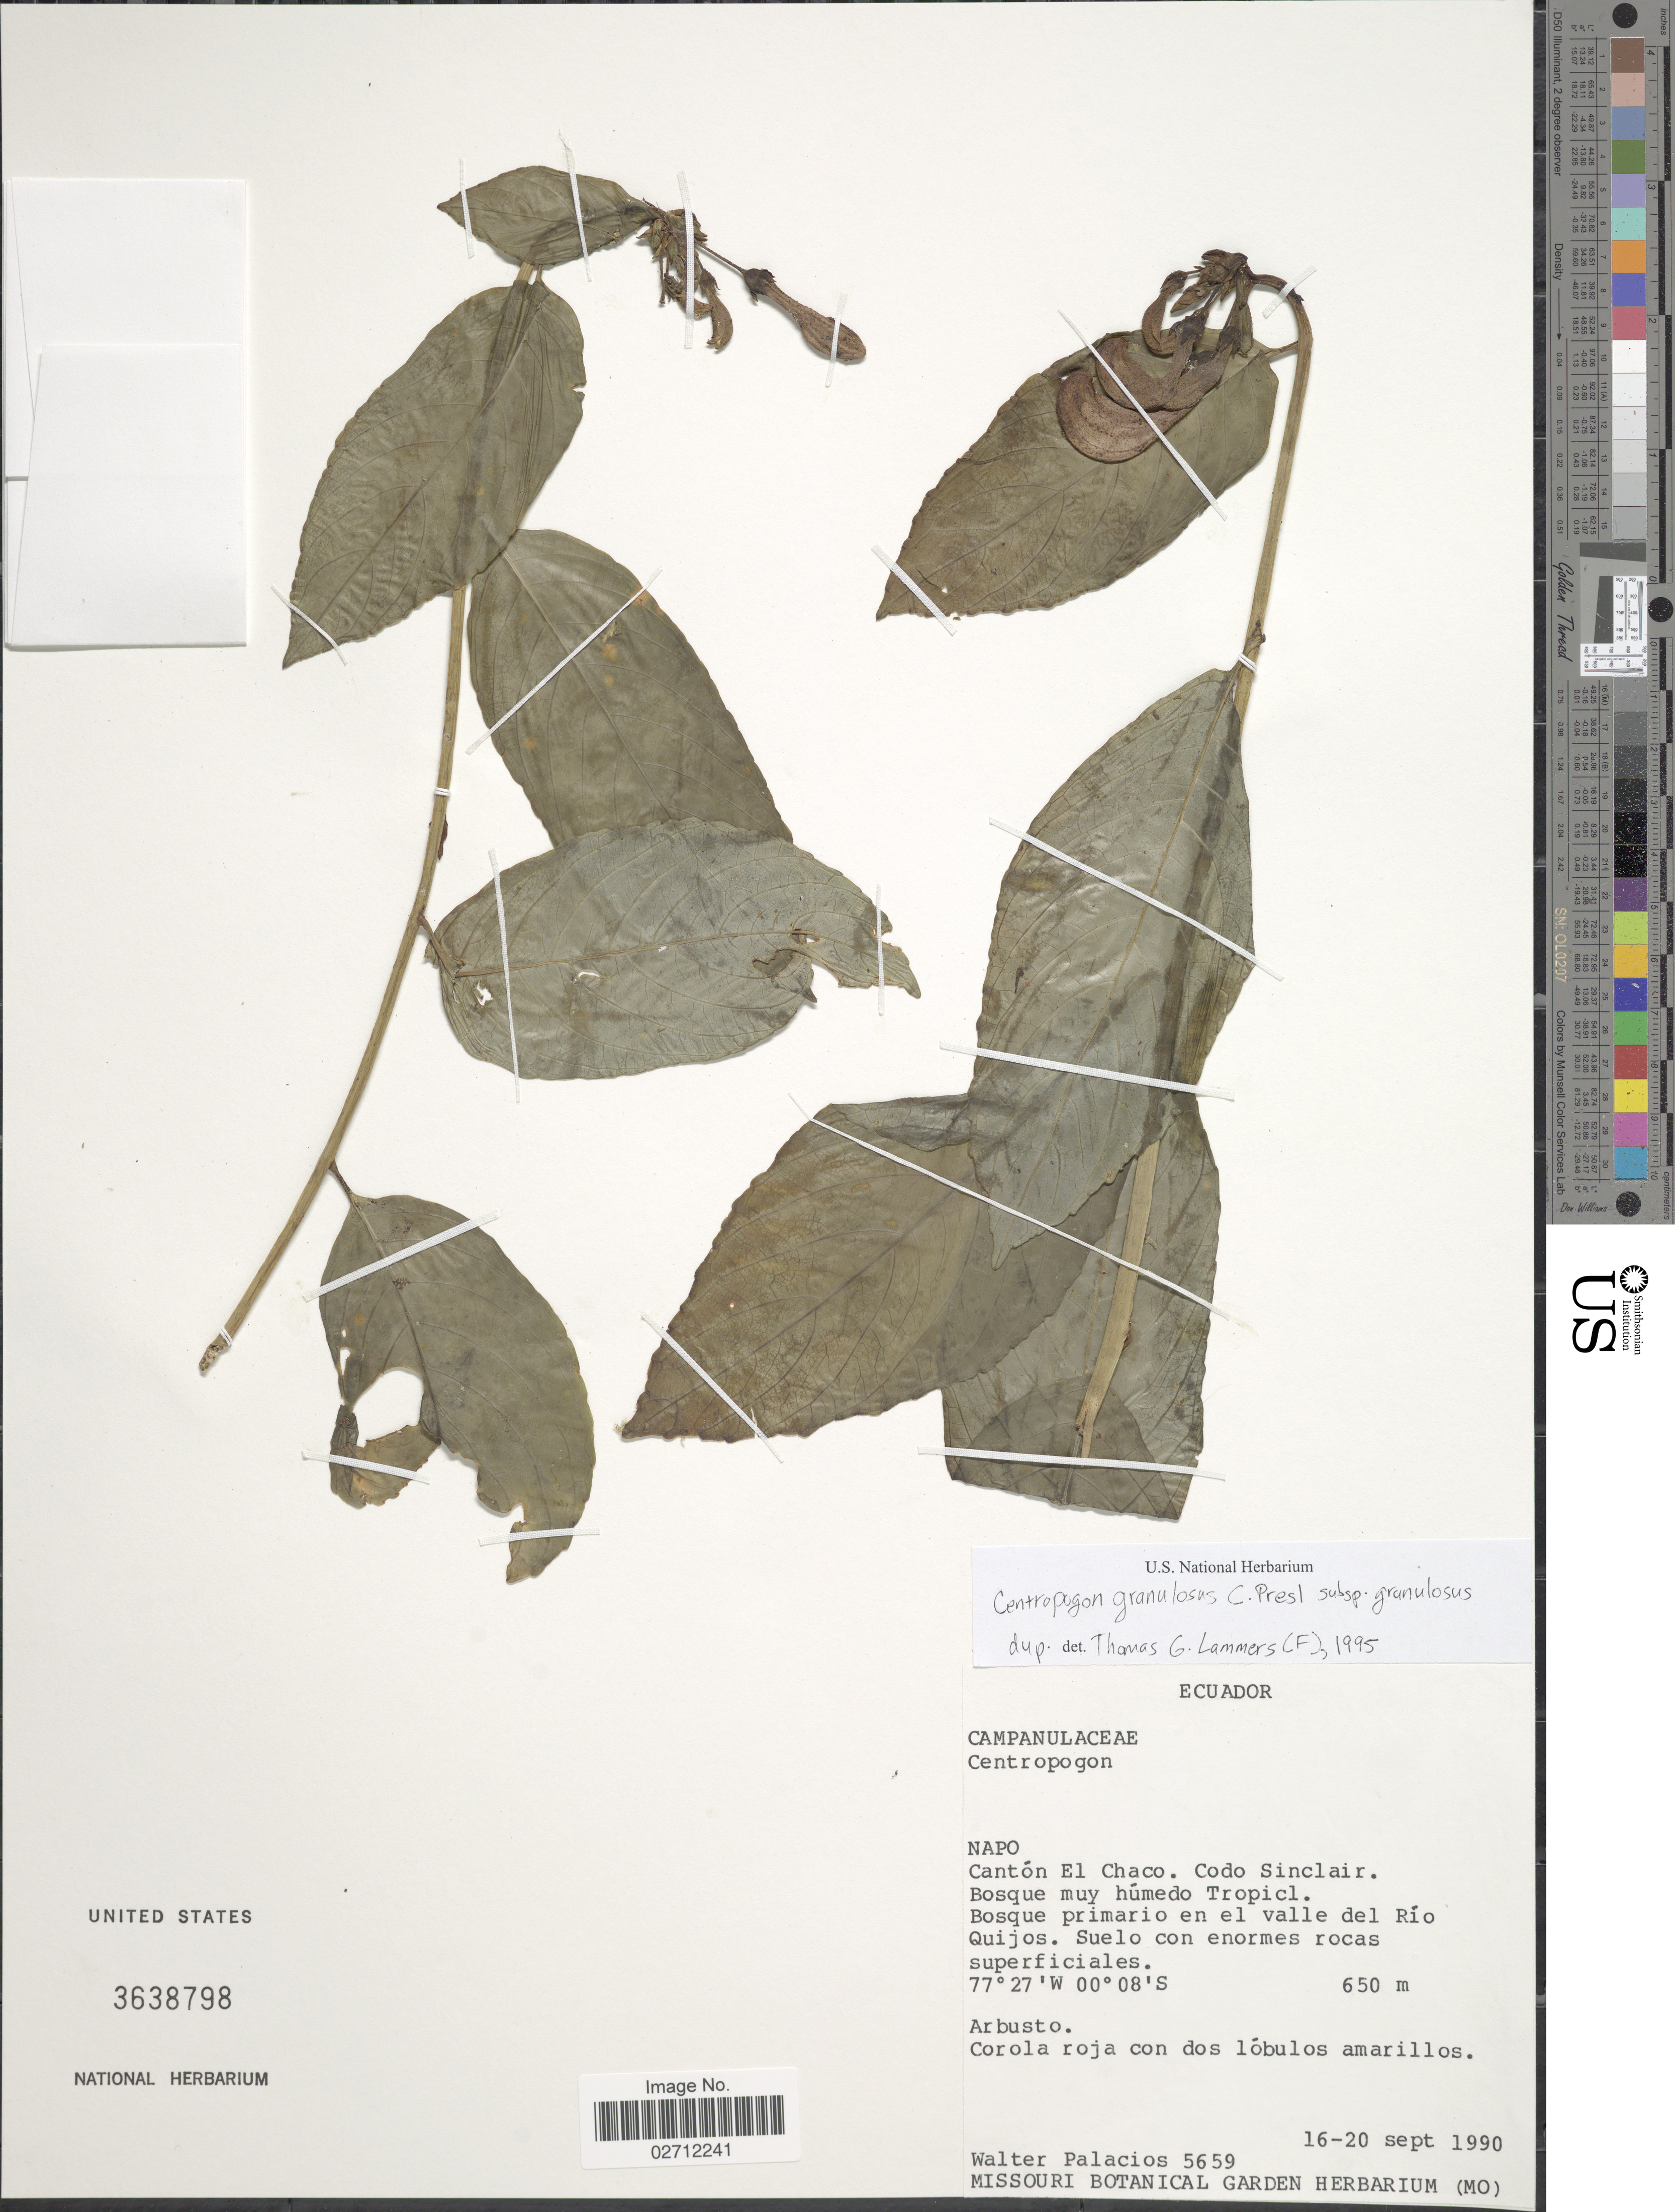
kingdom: Plantae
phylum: Tracheophyta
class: Magnoliopsida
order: Asterales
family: Campanulaceae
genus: Centropogon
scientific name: Centropogon granulosus subsp. granulosus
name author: C. Presl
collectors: W. Palacios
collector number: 5659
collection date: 1990-09-16/1990-09-20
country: Ecuador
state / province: Napo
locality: Canton El Chaco, Codo Sinclair, Bosque muy humedo Tropical, Bosque primario en el valle del Rio Quijos.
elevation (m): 650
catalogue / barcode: US 3638798